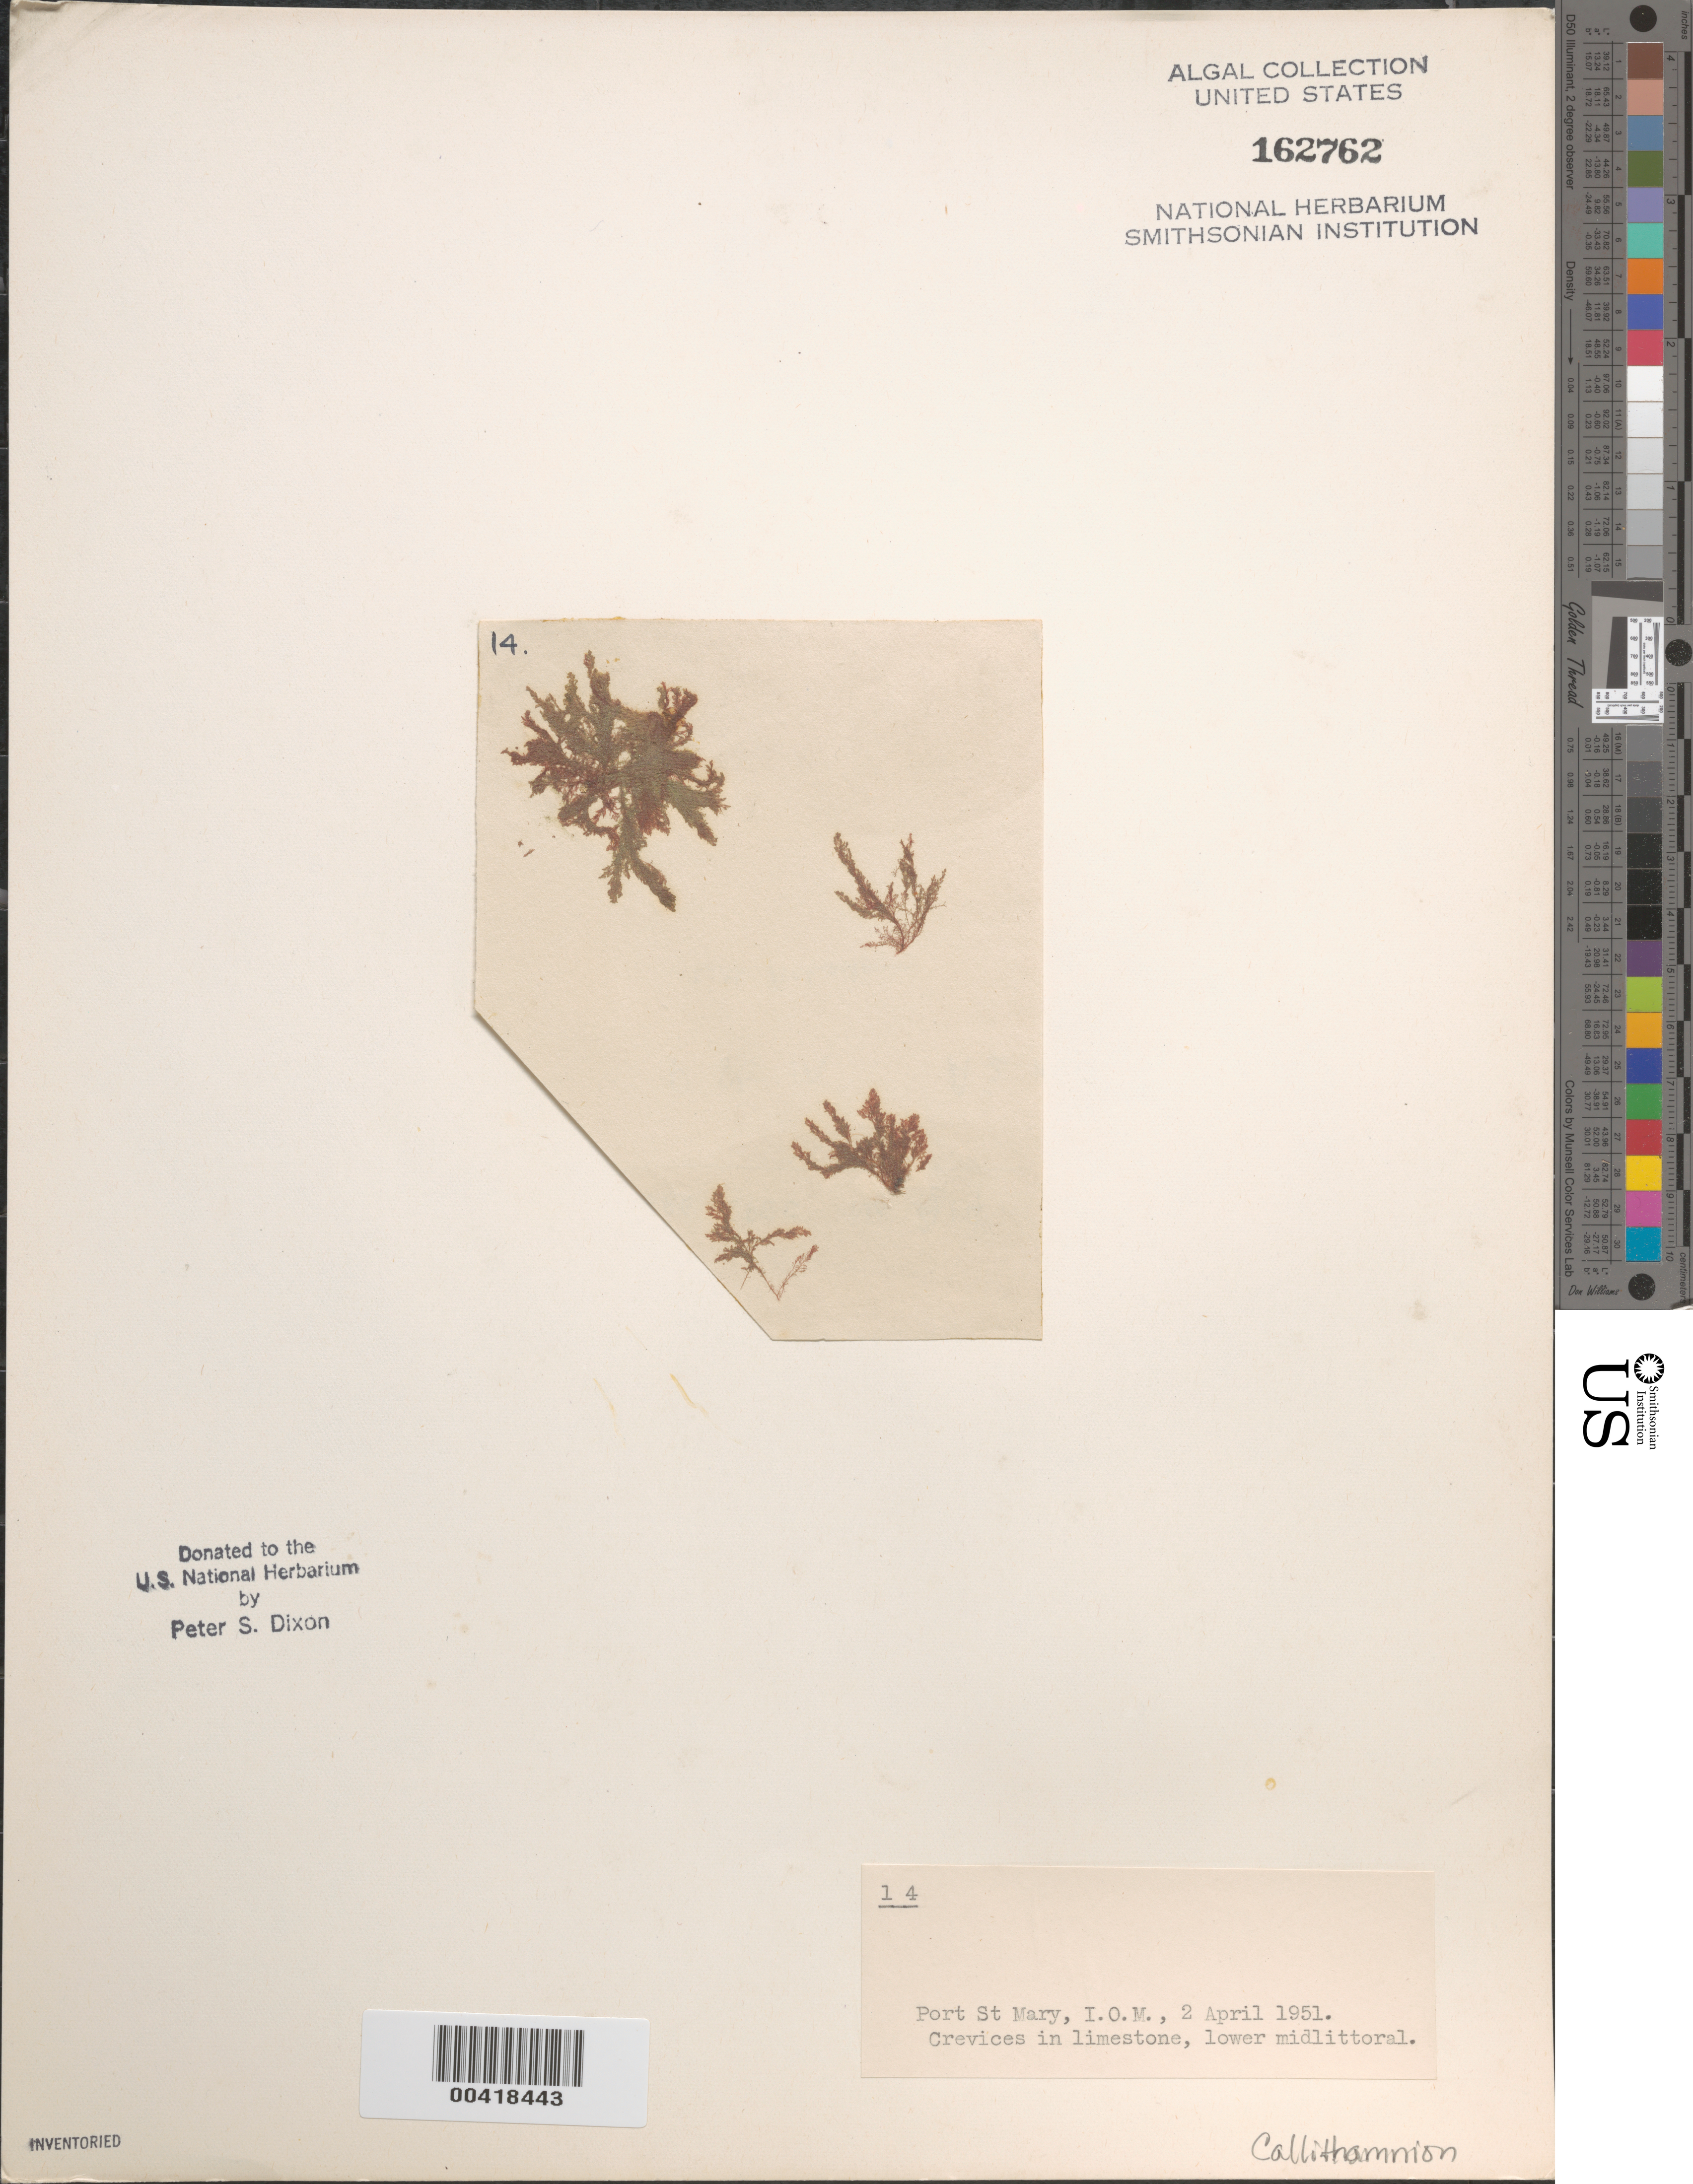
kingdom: Plantae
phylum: Rhodophyta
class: Florideophyceae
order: Ceramiales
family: Callithamniaceae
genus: Callithamnion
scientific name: Callithamnion sp.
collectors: P. S. Dixon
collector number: PSD 14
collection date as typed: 02 Apr 1951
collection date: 1951-04-02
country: United Kingdom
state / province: England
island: Isle of Man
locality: Port St. Mary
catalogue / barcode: US 162762